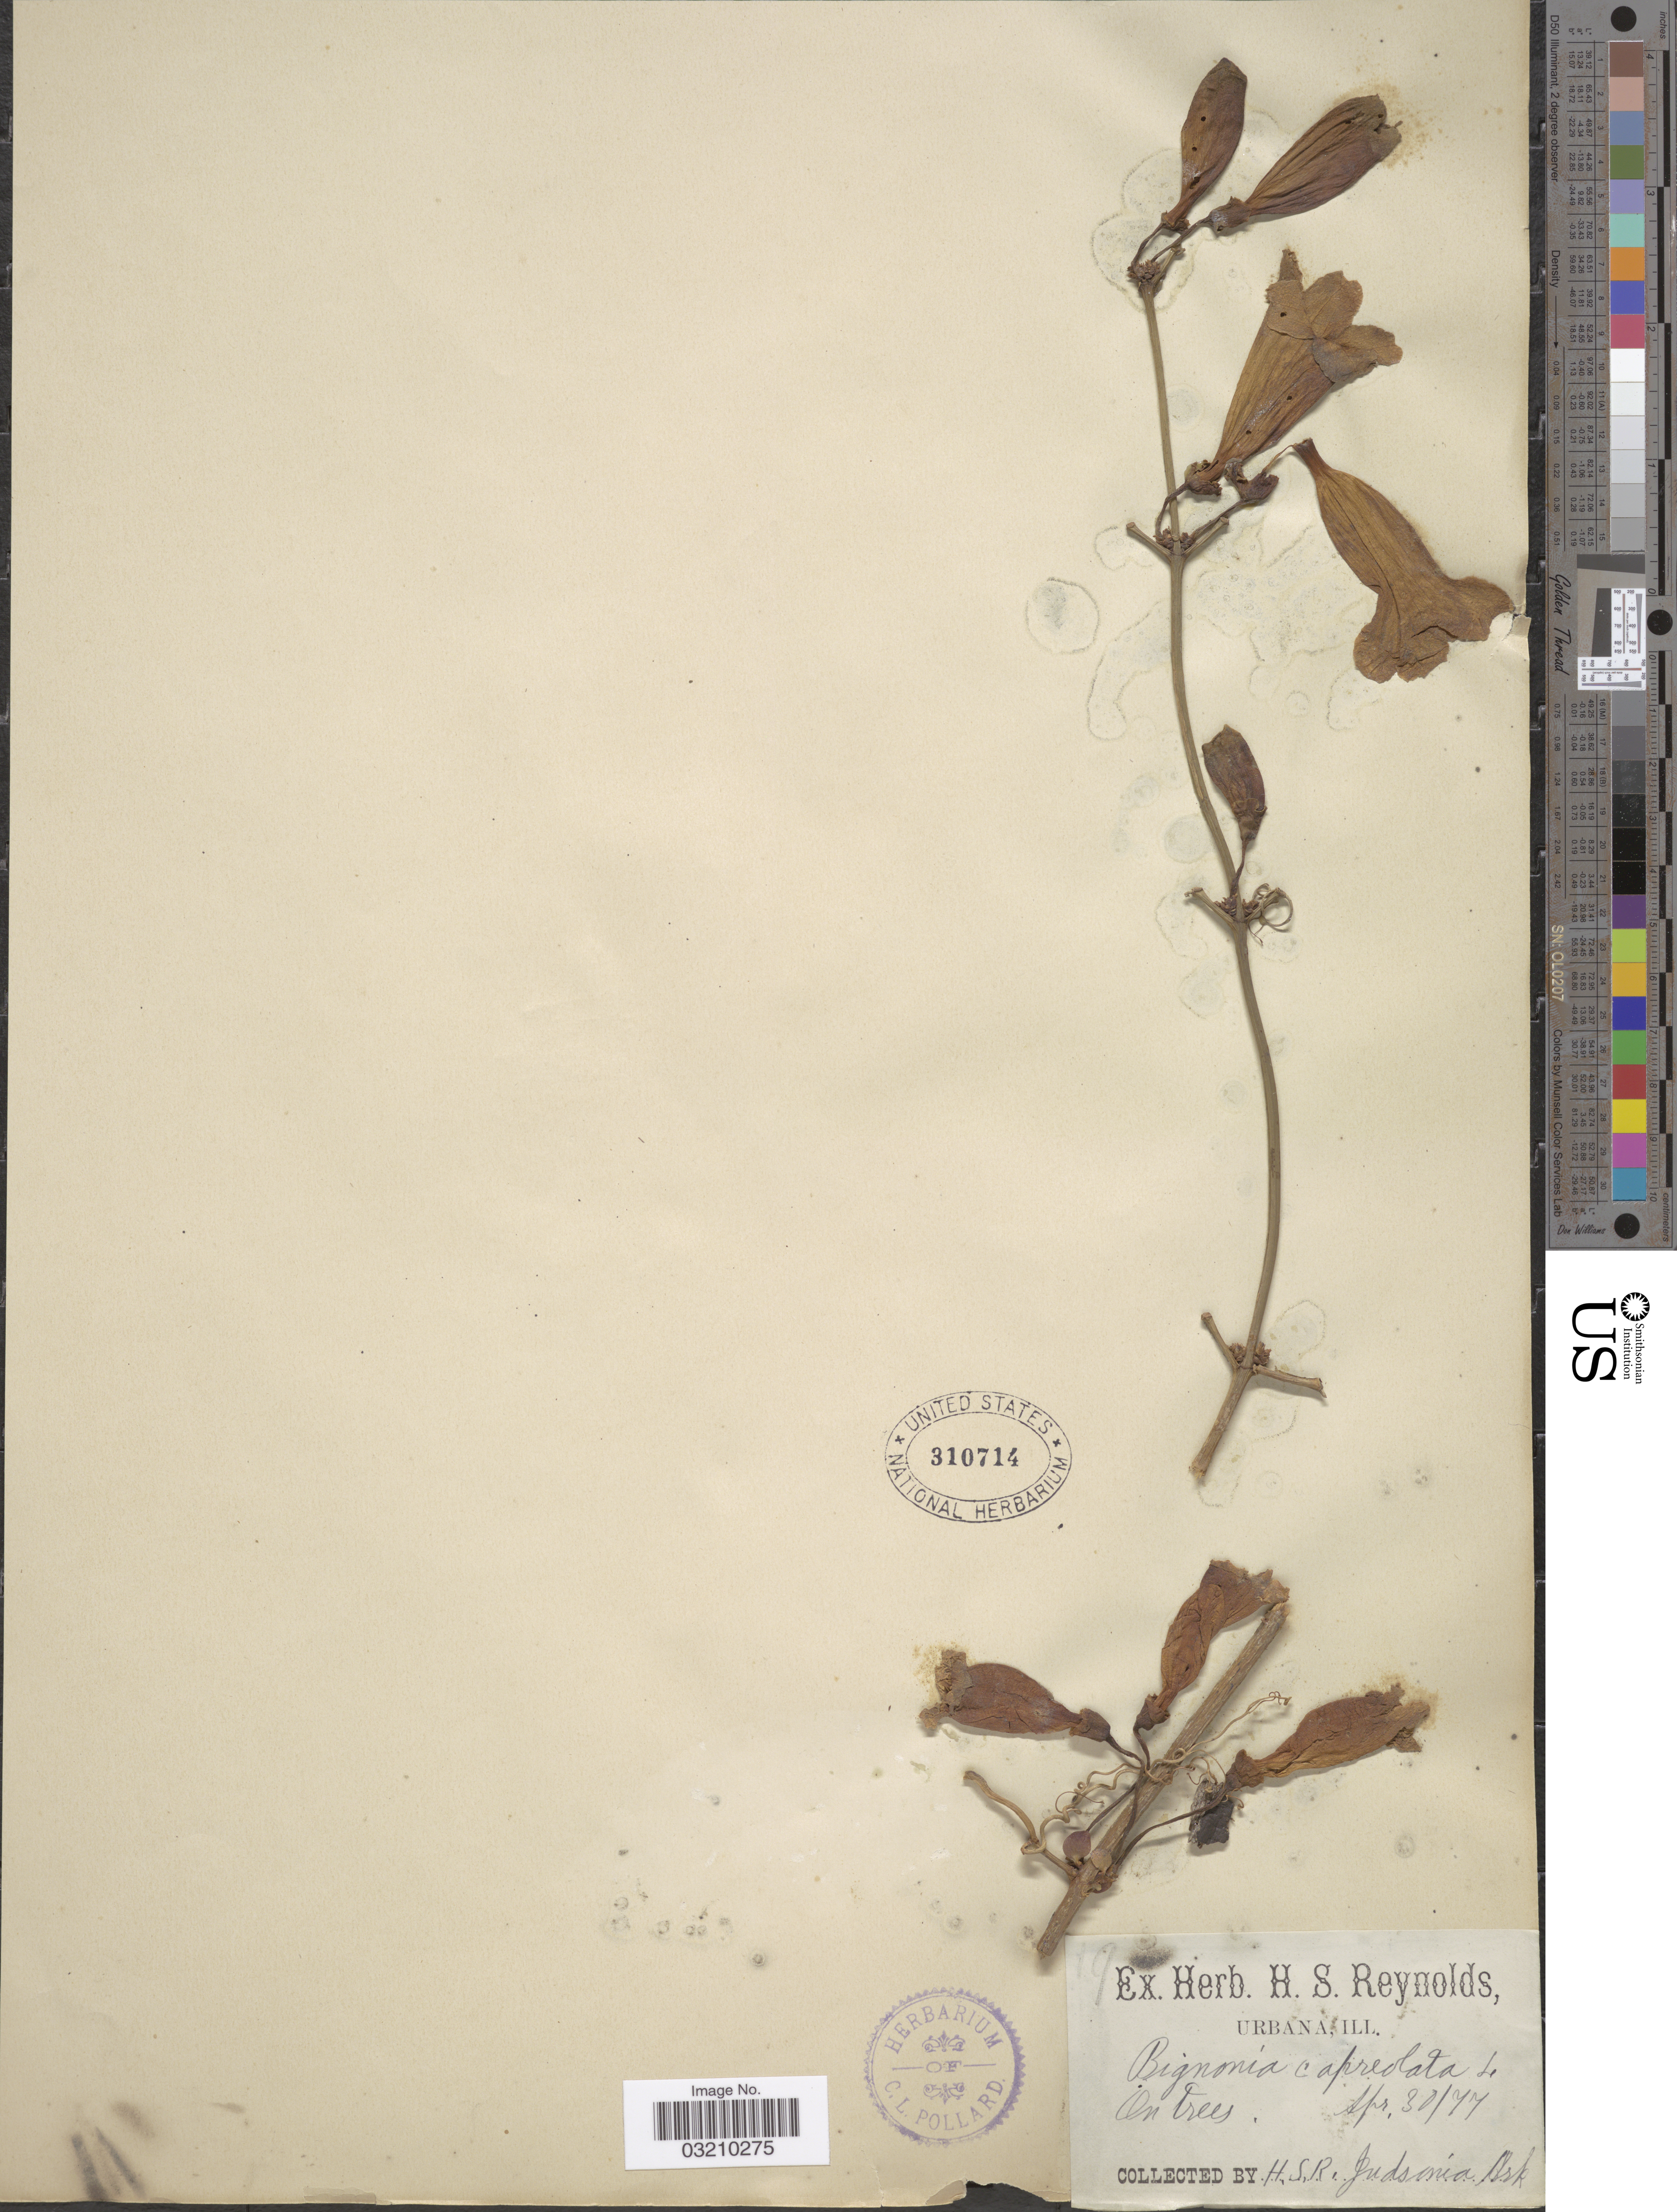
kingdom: Plantae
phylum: Tracheophyta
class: Magnoliopsida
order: Lamiales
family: Bignoniaceae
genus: Bignonia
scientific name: Bignonia capreolata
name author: L.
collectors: H. Reynolds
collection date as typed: Transcribed d/m/y: 30/4/77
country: United States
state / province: Arkansas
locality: Judsonia.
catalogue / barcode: US 310714